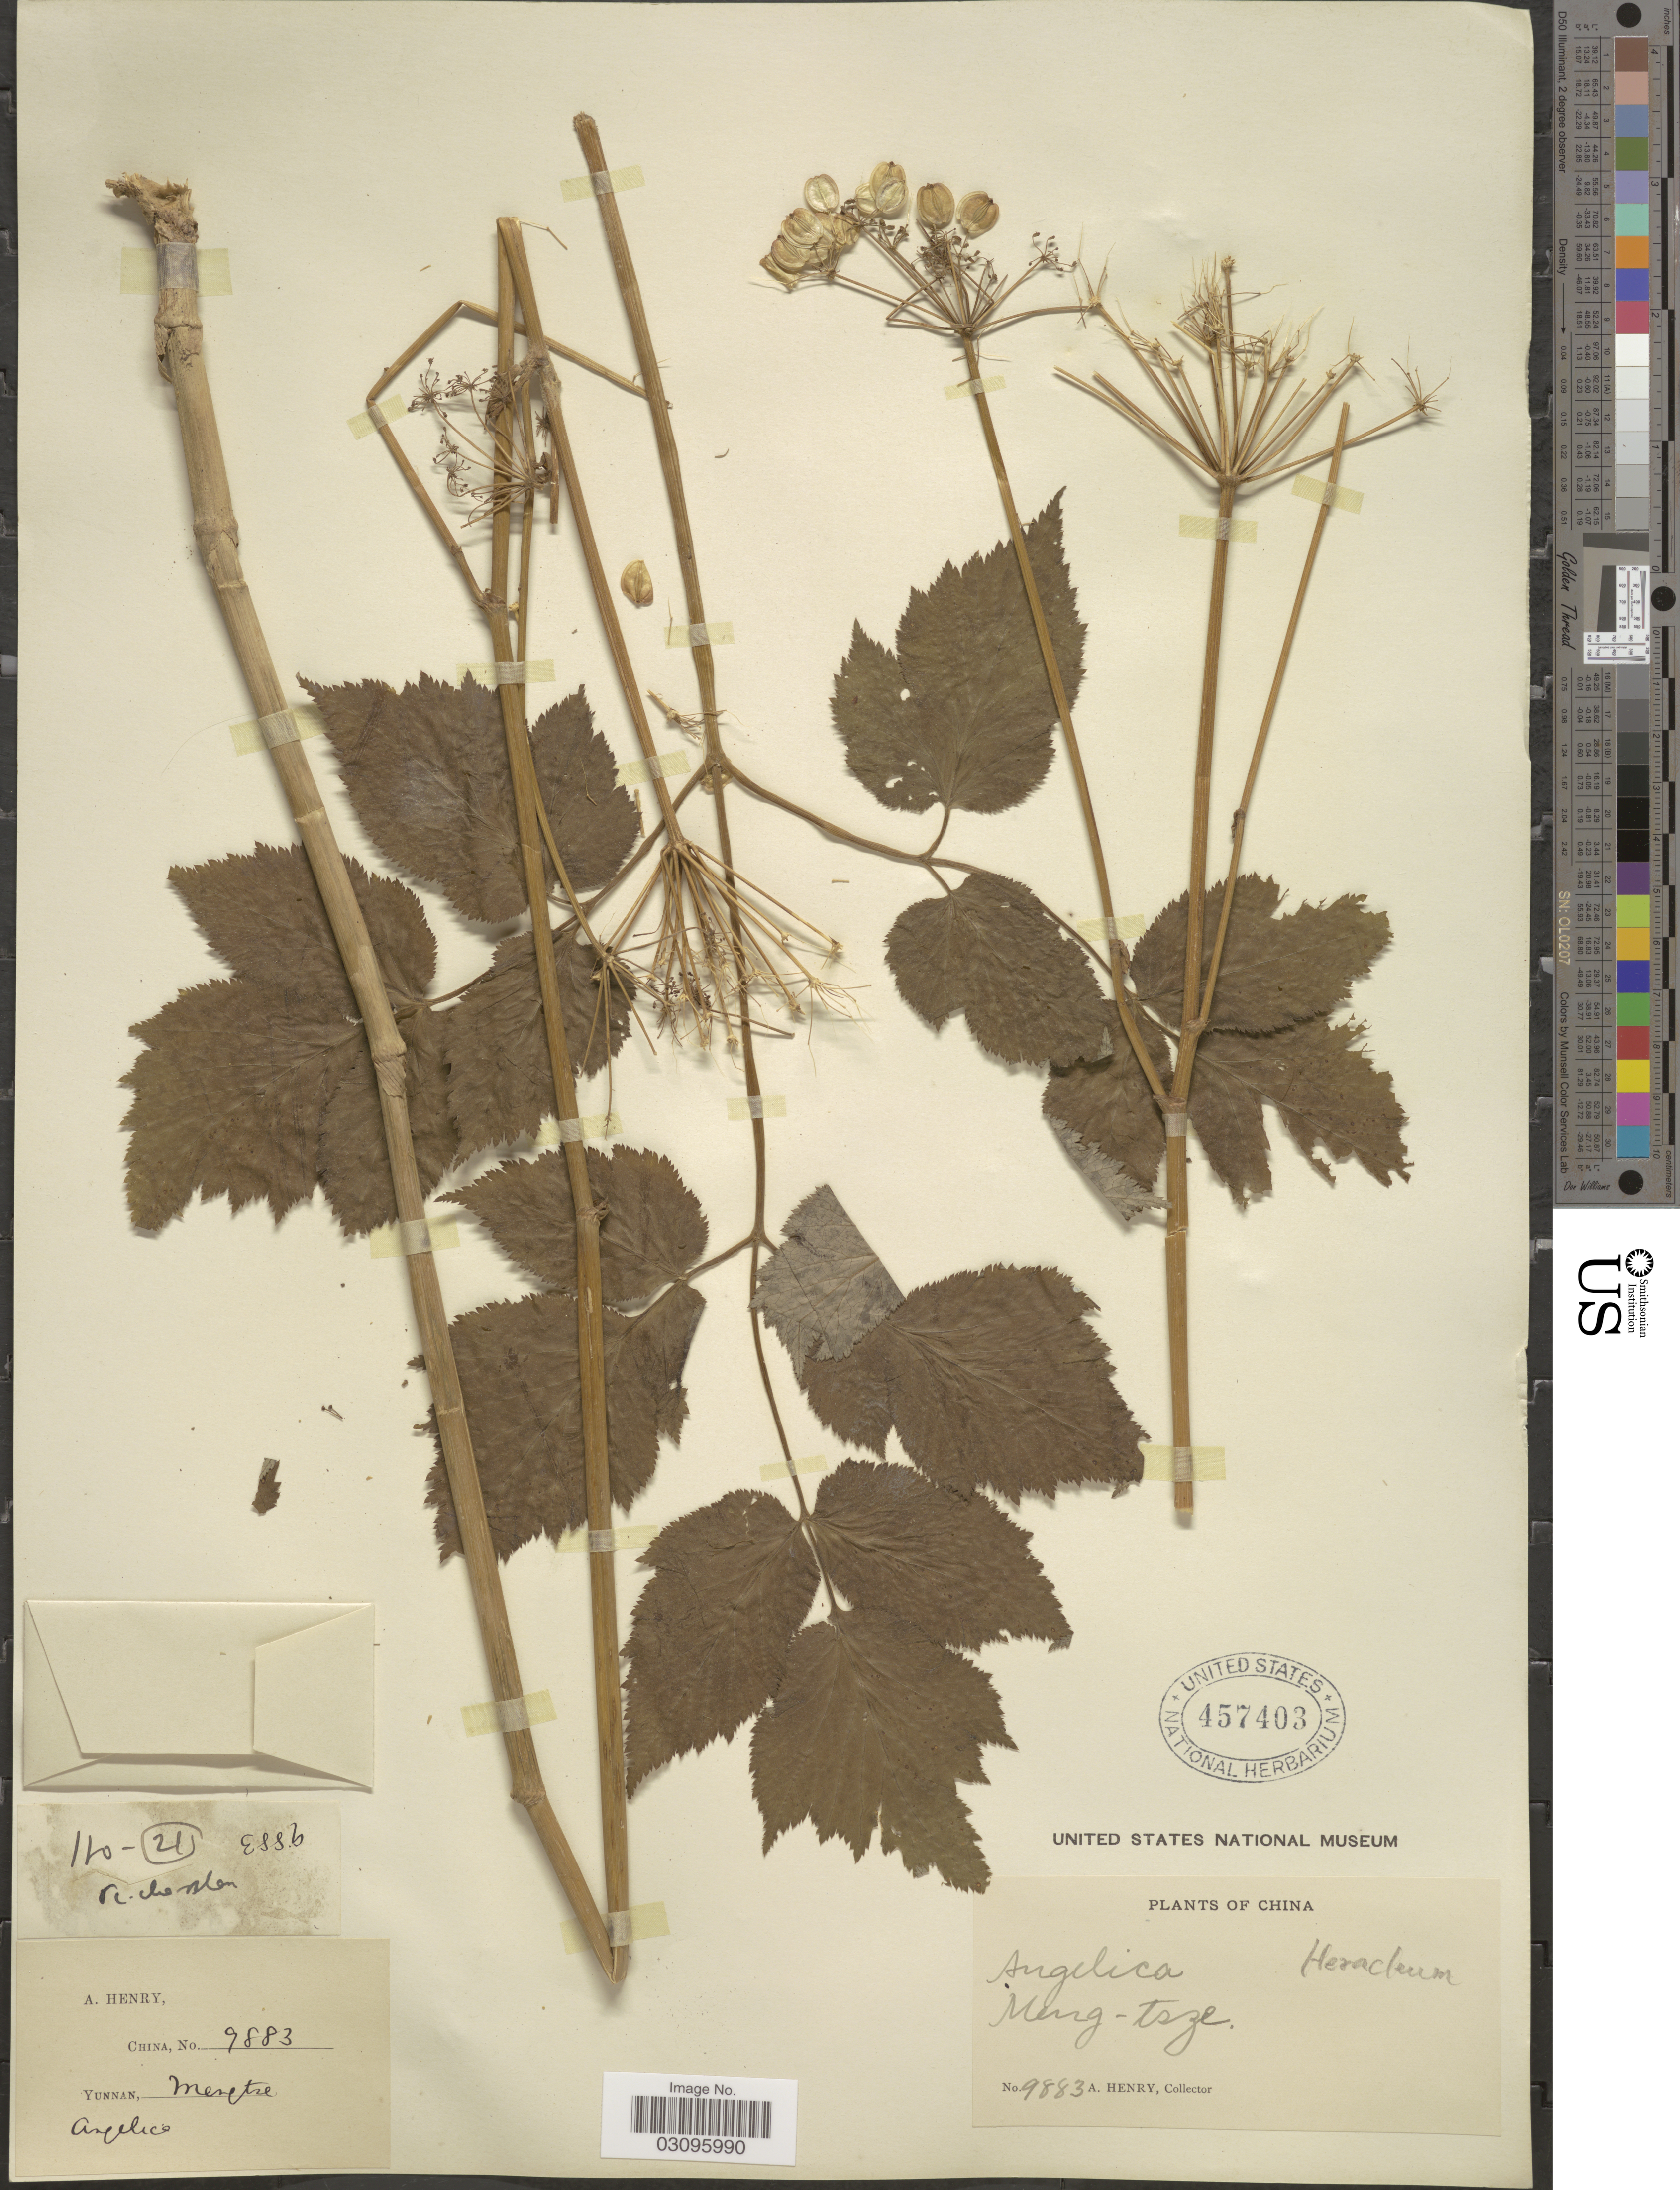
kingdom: Plantae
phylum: Tracheophyta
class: Magnoliopsida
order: Apiales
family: Apiaceae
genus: Heracleum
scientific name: Heracleum sp.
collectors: A. Henry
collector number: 9883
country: China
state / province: Yunnan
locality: Mengtze.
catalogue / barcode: US 457403